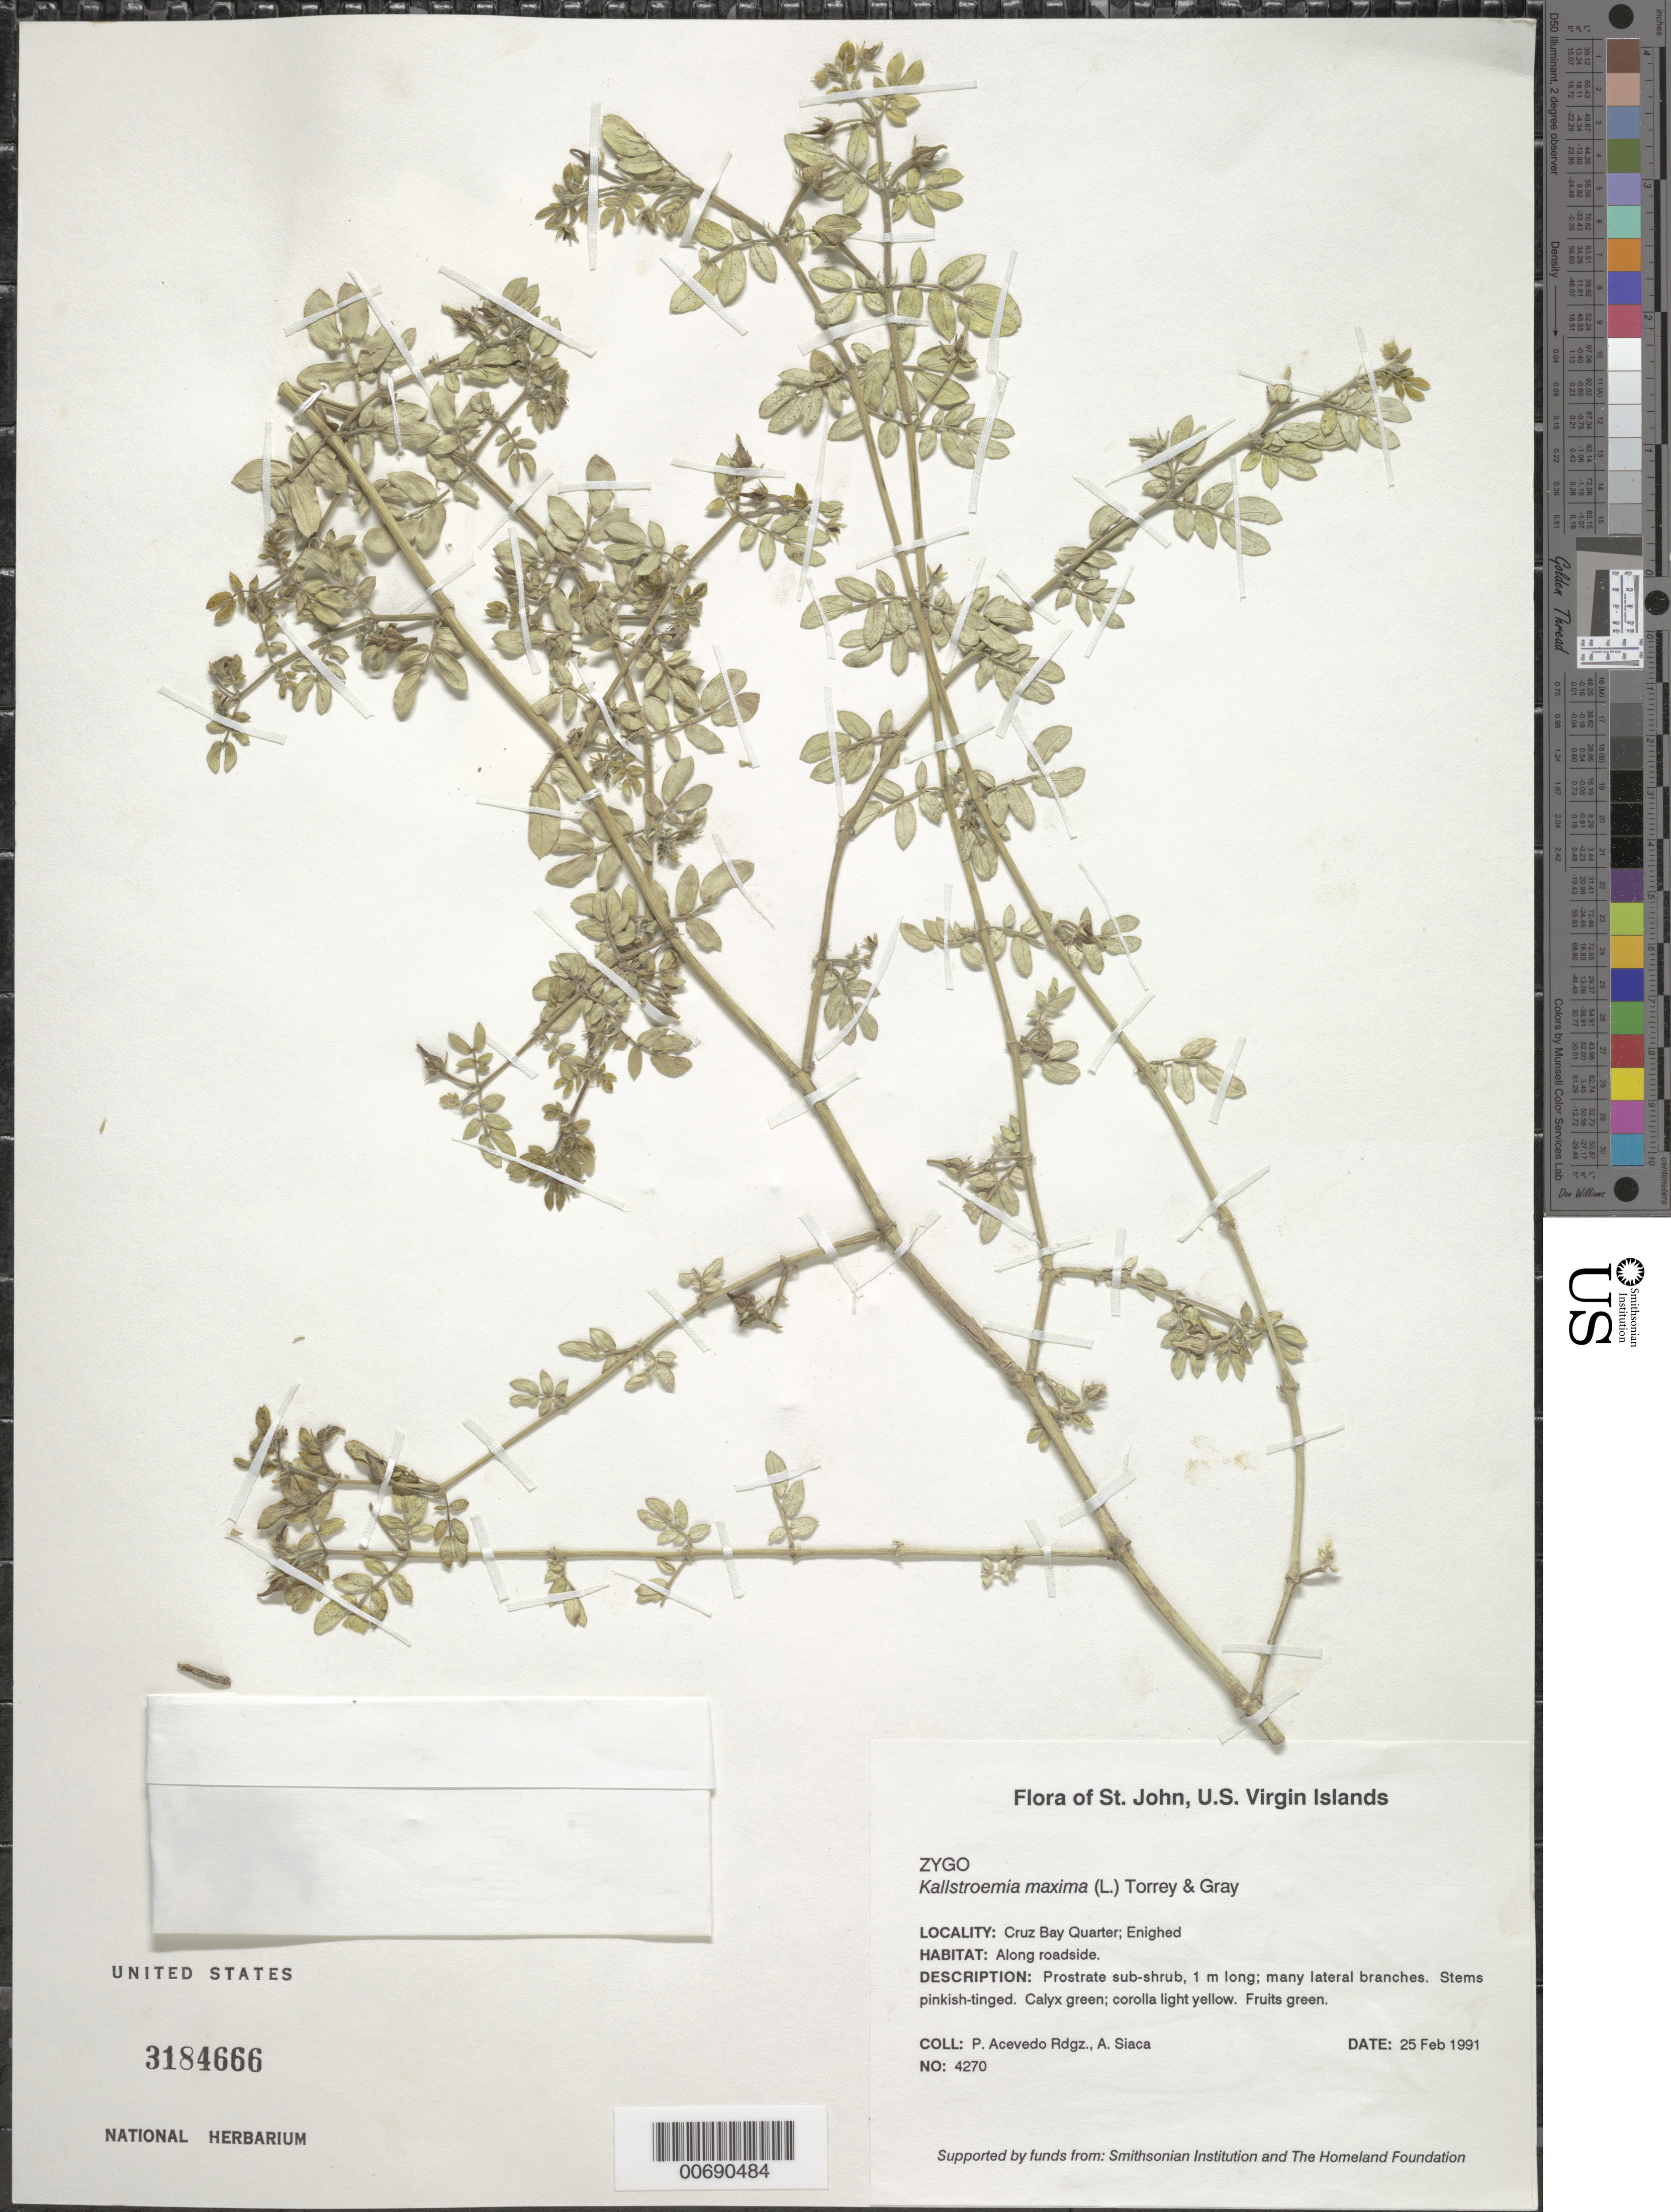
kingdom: Plantae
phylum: Tracheophyta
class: Magnoliopsida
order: Zygophyllales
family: Zygophyllaceae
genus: Kallstroemia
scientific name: Kallstroemia maxima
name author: (L.) Hook. & Arn.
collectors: P. Acevedo-Rodr. & A. Siaca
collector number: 4270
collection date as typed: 25 Feb 1991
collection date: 1991-02-25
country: U.S. Virgin Islands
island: St. John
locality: Cruz Bay Quarter; Enighed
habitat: Along roadside.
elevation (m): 3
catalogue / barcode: US 3184666